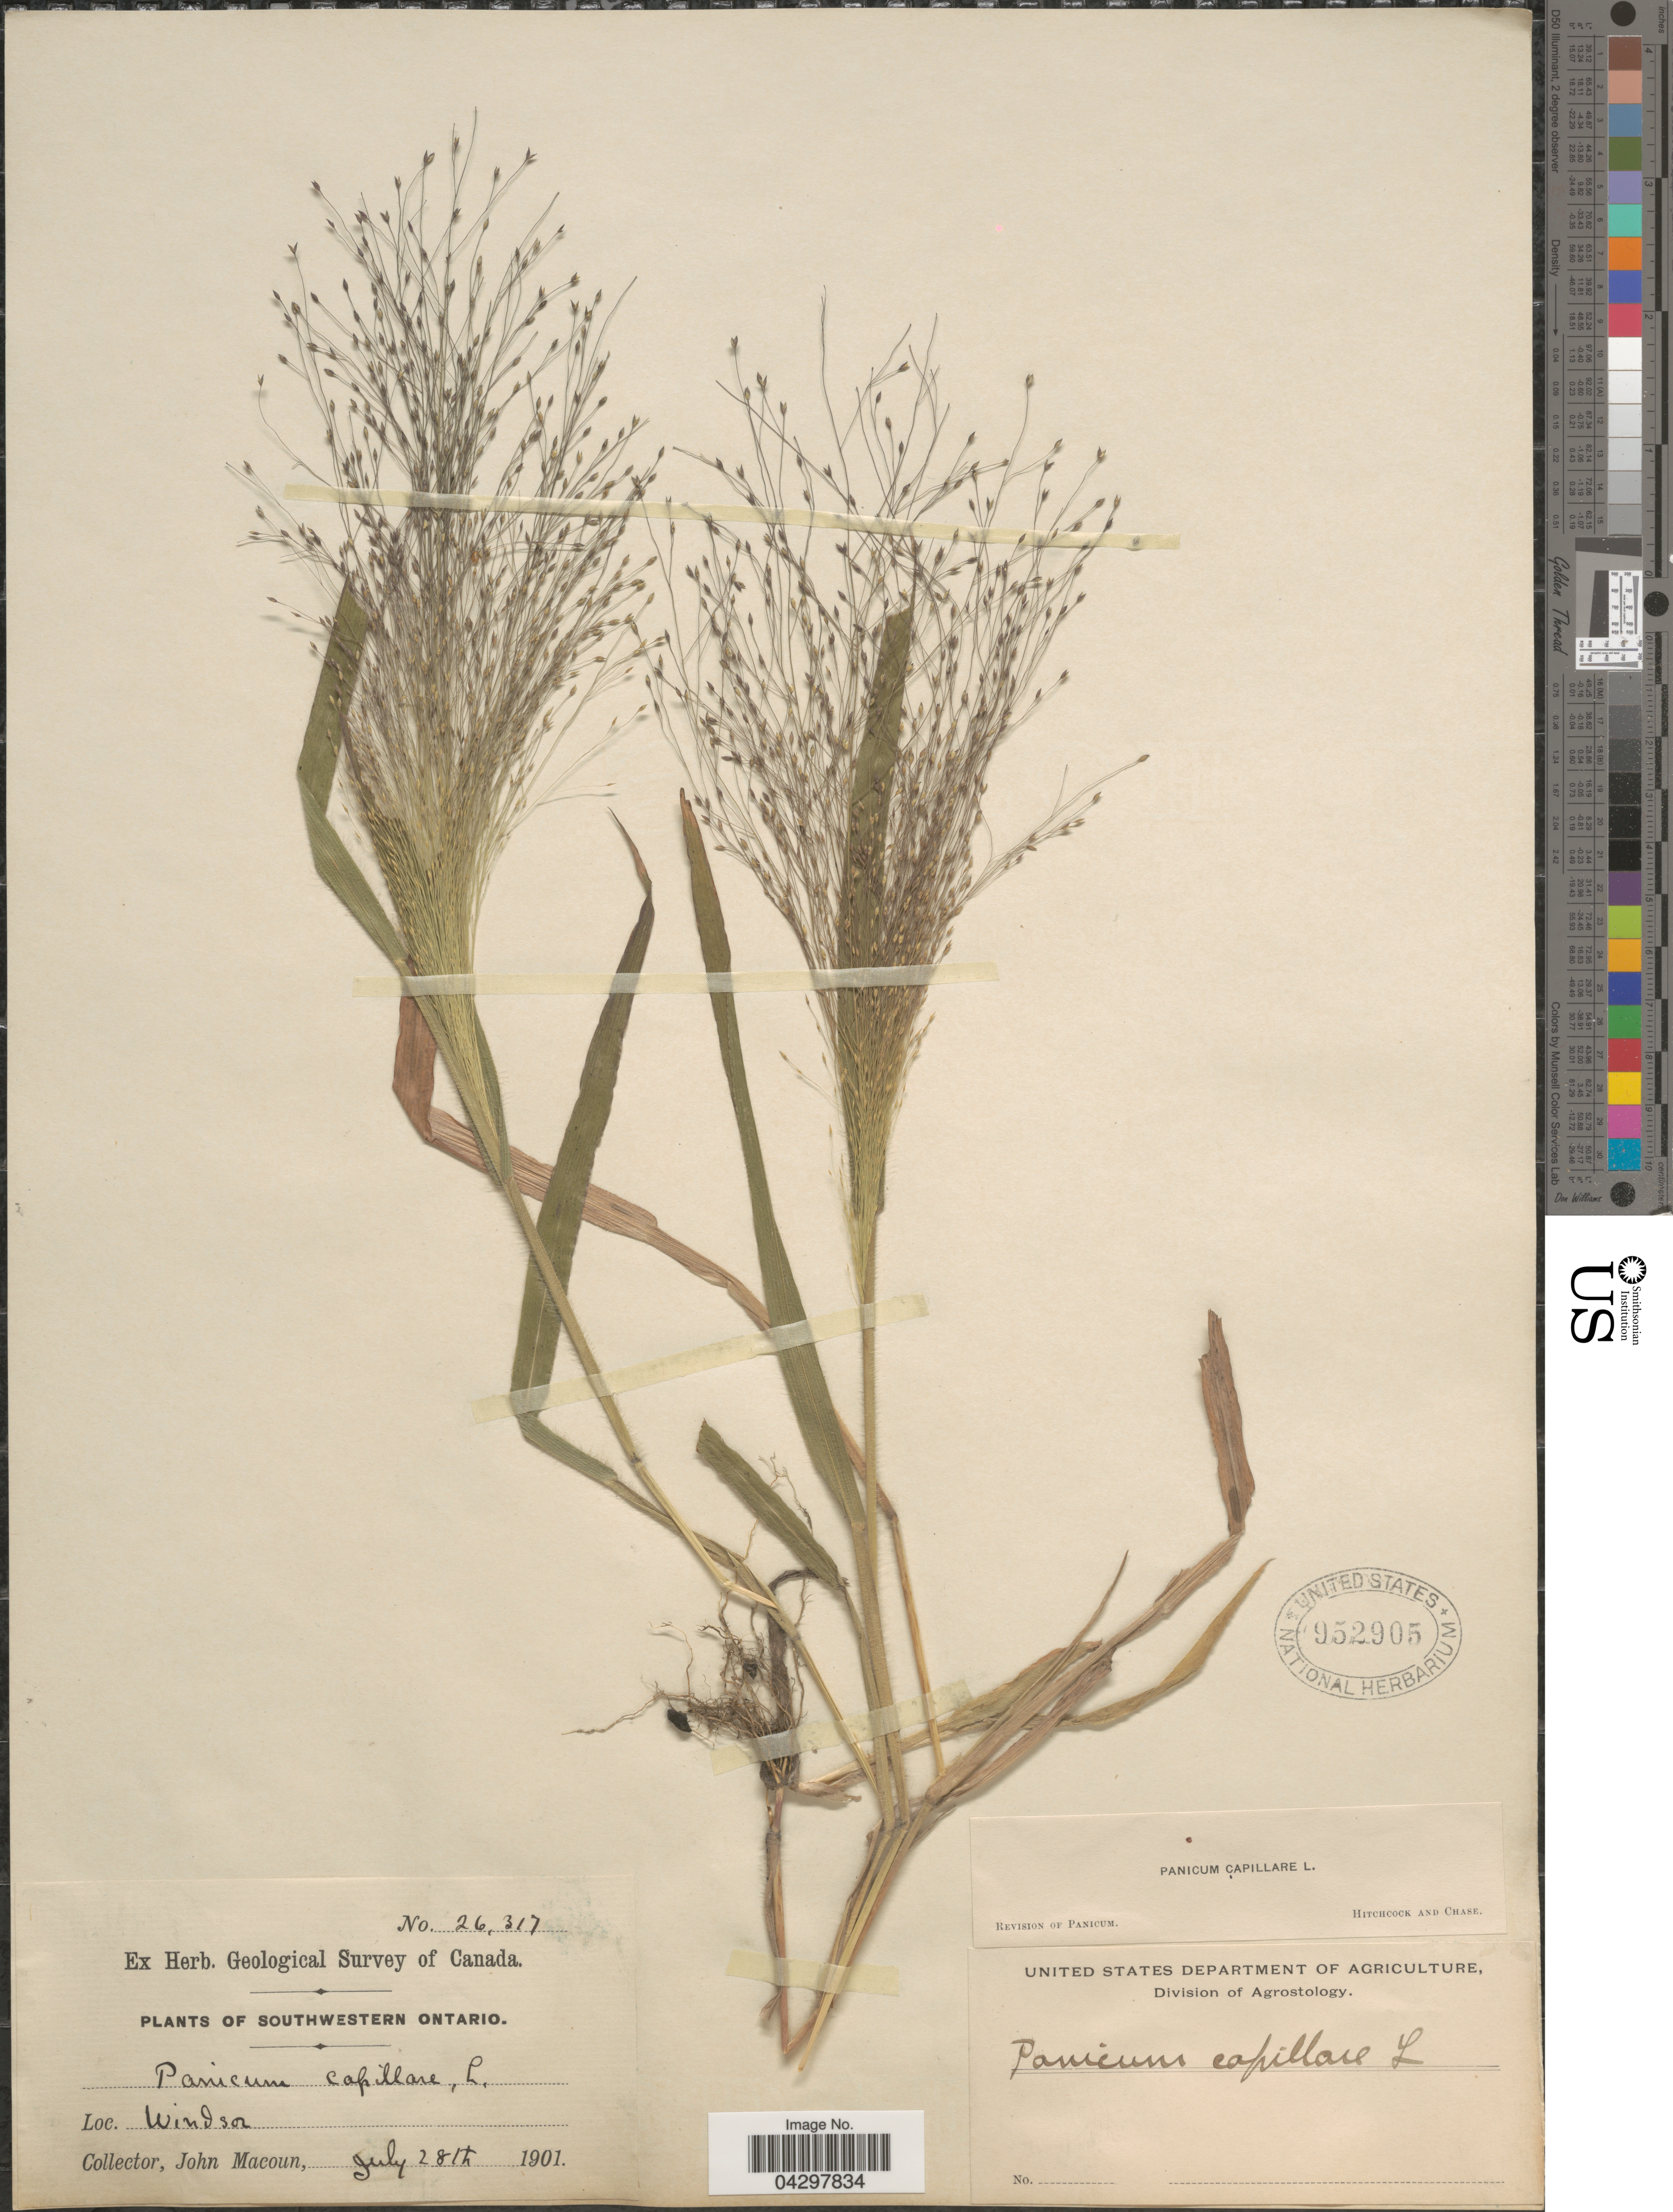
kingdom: Plantae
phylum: Tracheophyta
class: Liliopsida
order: Poales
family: Poaceae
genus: Panicum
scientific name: Panicum capillare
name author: L.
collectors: J. Macoun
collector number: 26317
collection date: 1901-07-28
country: Canada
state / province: Ontario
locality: Geological Survey of Canada. Southwestern Ontario. Windsor.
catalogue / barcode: US 952905